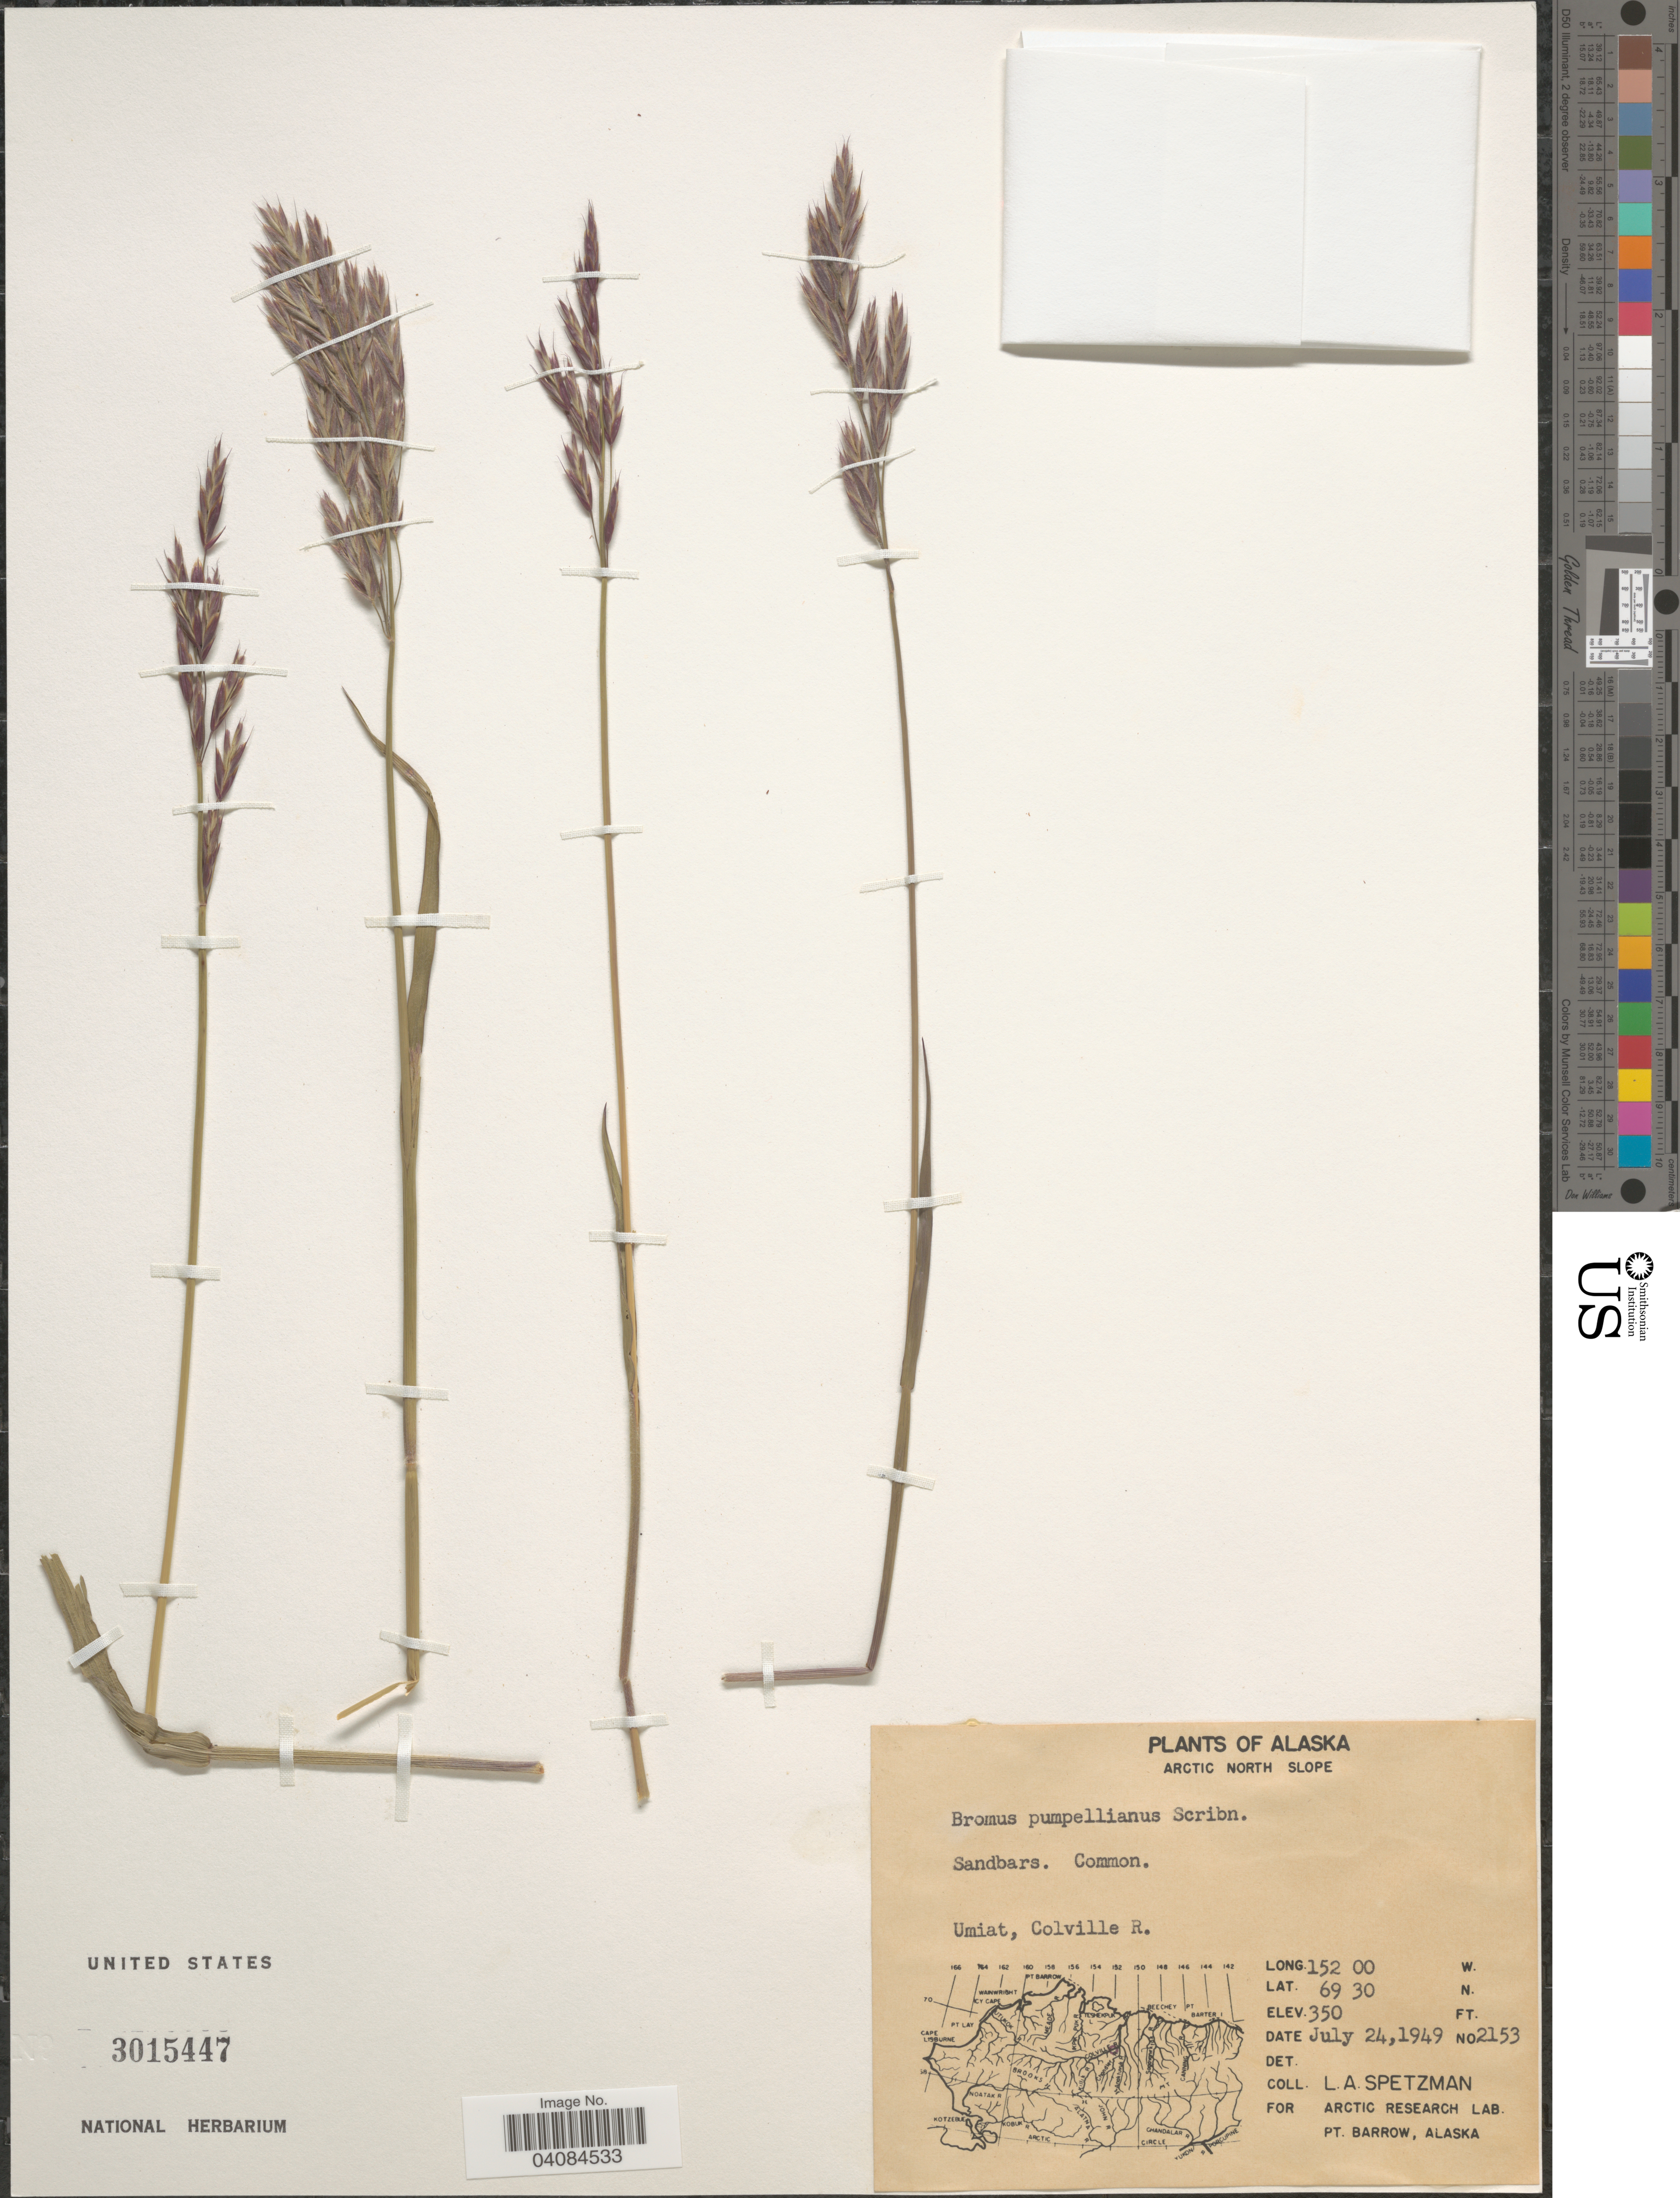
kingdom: Plantae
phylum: Tracheophyta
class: Liliopsida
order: Poales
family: Poaceae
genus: Bromus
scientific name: Bromus pumpellianus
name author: Scribn.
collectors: L. Spetzman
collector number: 2153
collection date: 1949-07-24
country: United States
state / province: Alaska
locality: Arctic North Slope. Umiat, Colville R.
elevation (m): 107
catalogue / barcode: US 3015447